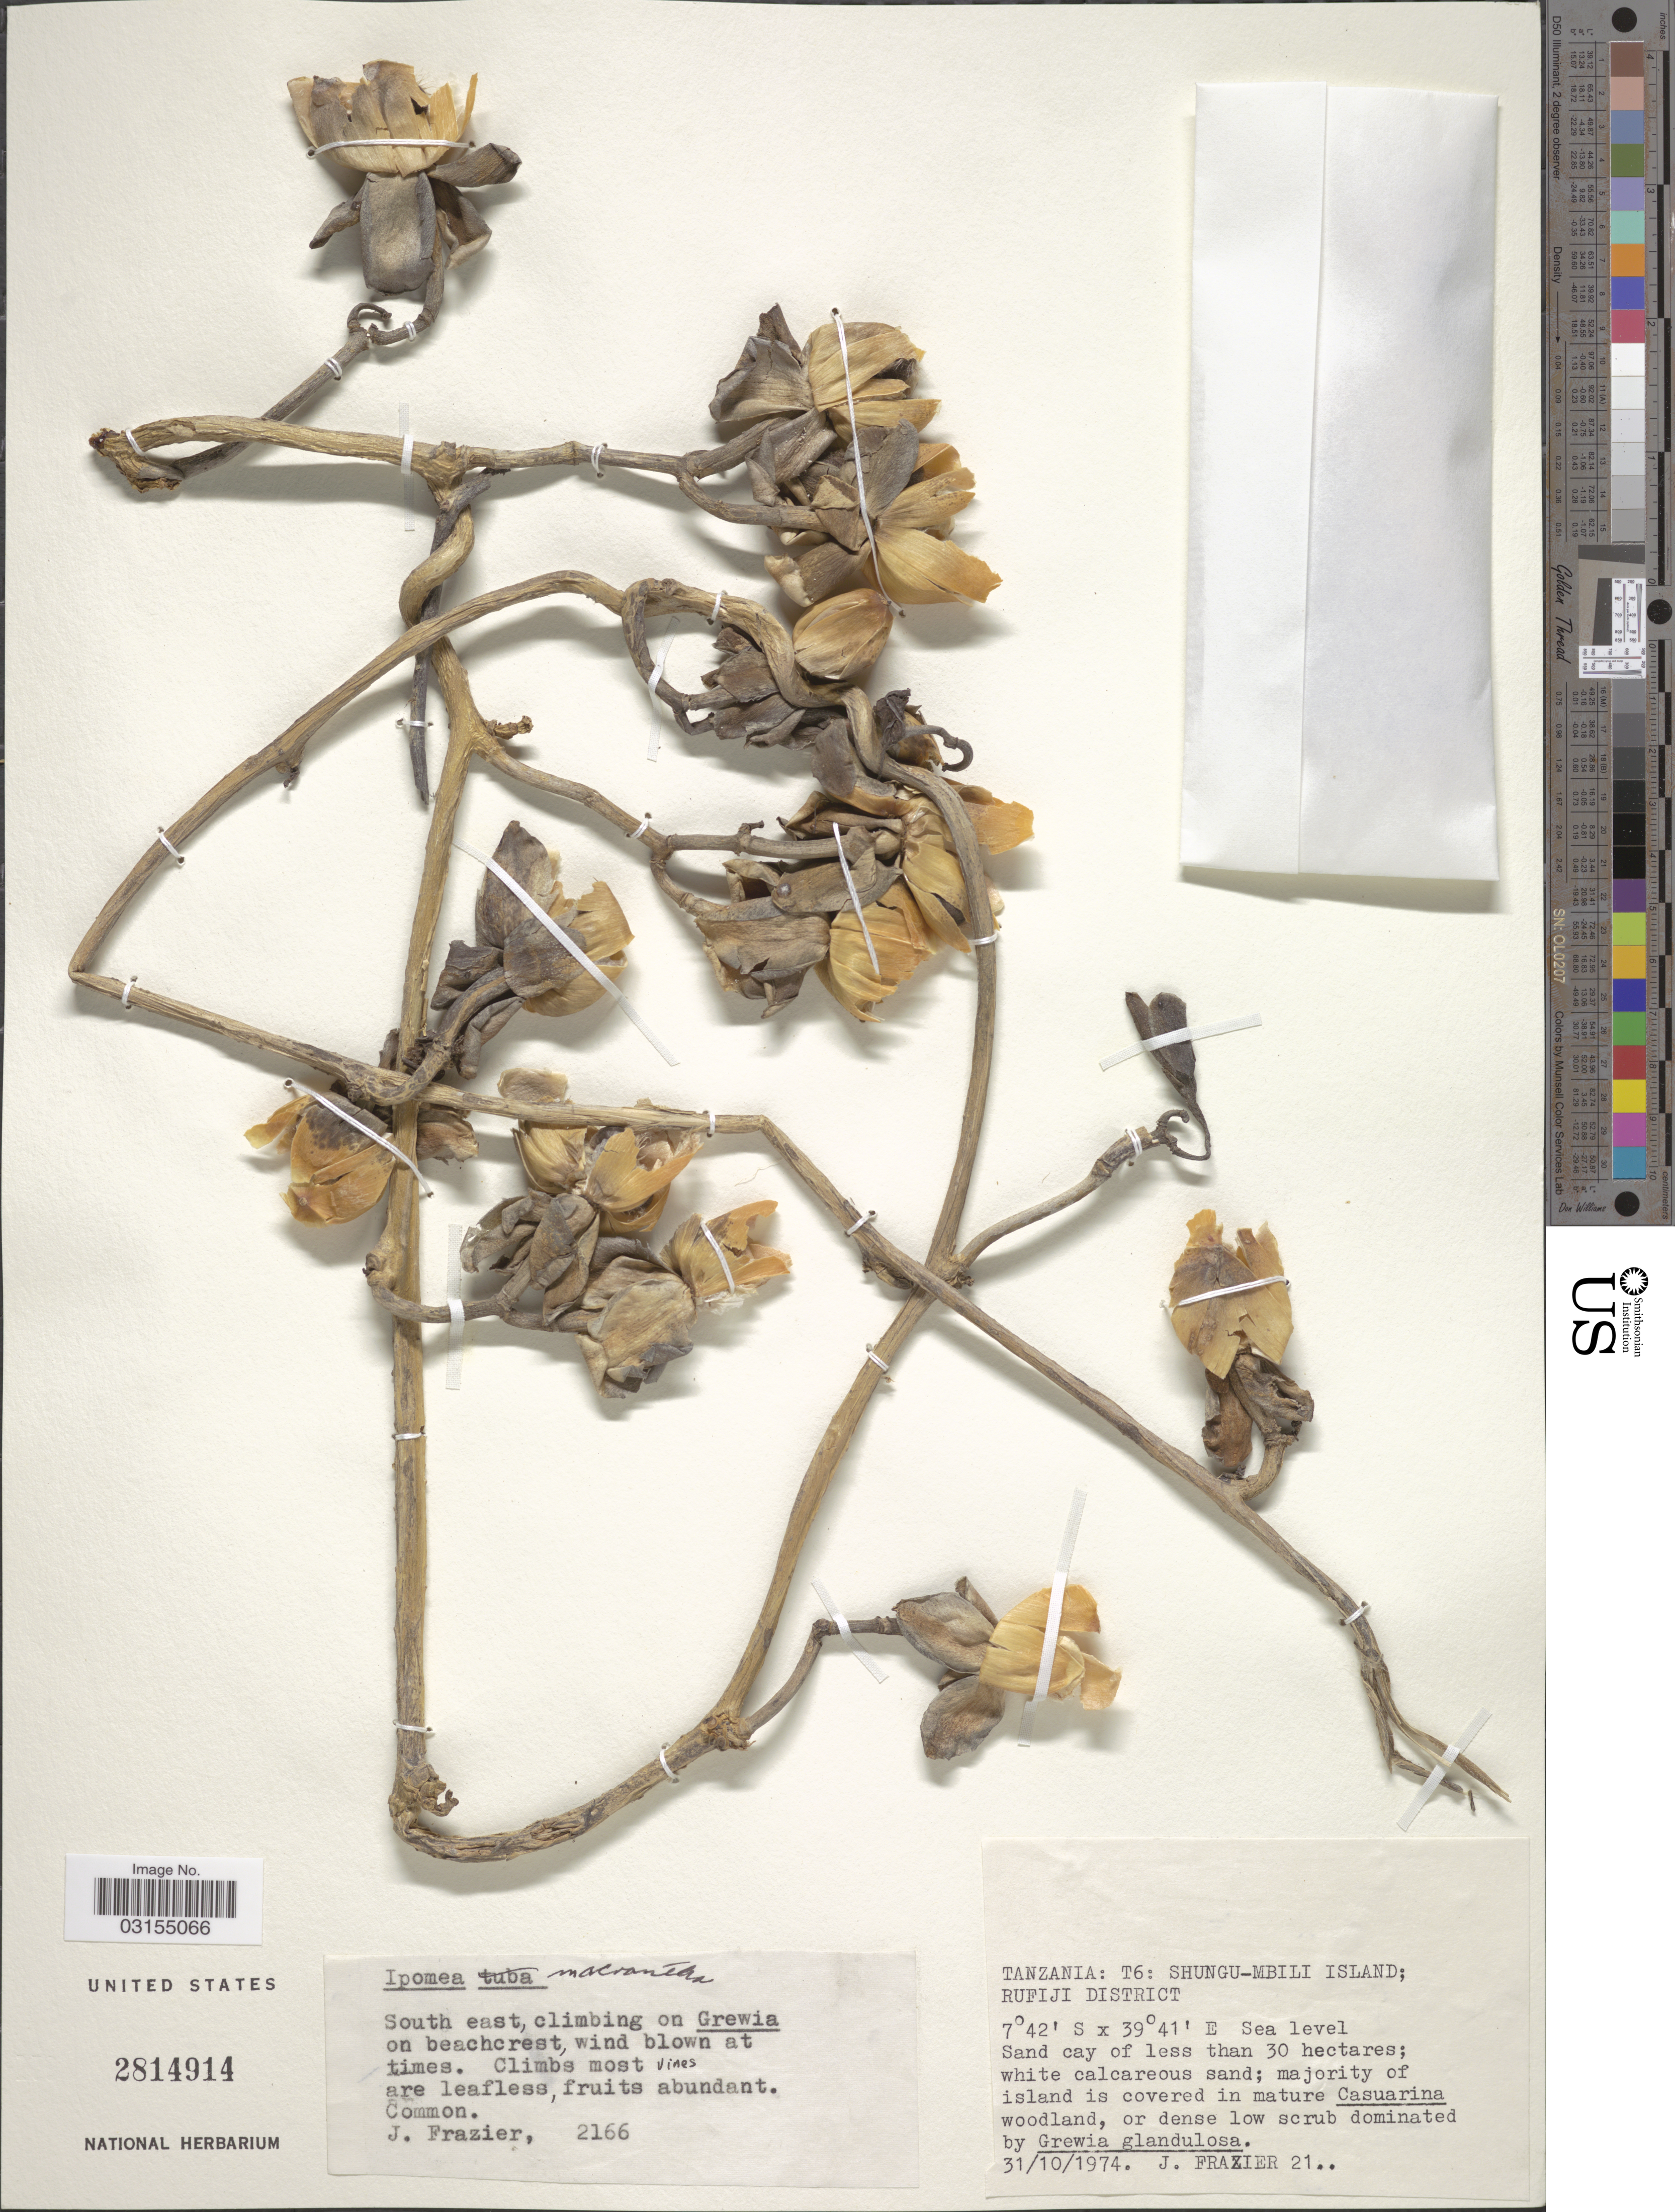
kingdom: Plantae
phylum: Tracheophyta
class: Magnoliopsida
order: Solanales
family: Convolvulaceae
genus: Ipomoea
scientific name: Ipomoea macrantha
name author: Roem. & Schult.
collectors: J. Frazier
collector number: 2166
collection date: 1974-10-31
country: Tanzania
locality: T6: Shungu-Mbili Island; Rufiji District.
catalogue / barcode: US 2814914